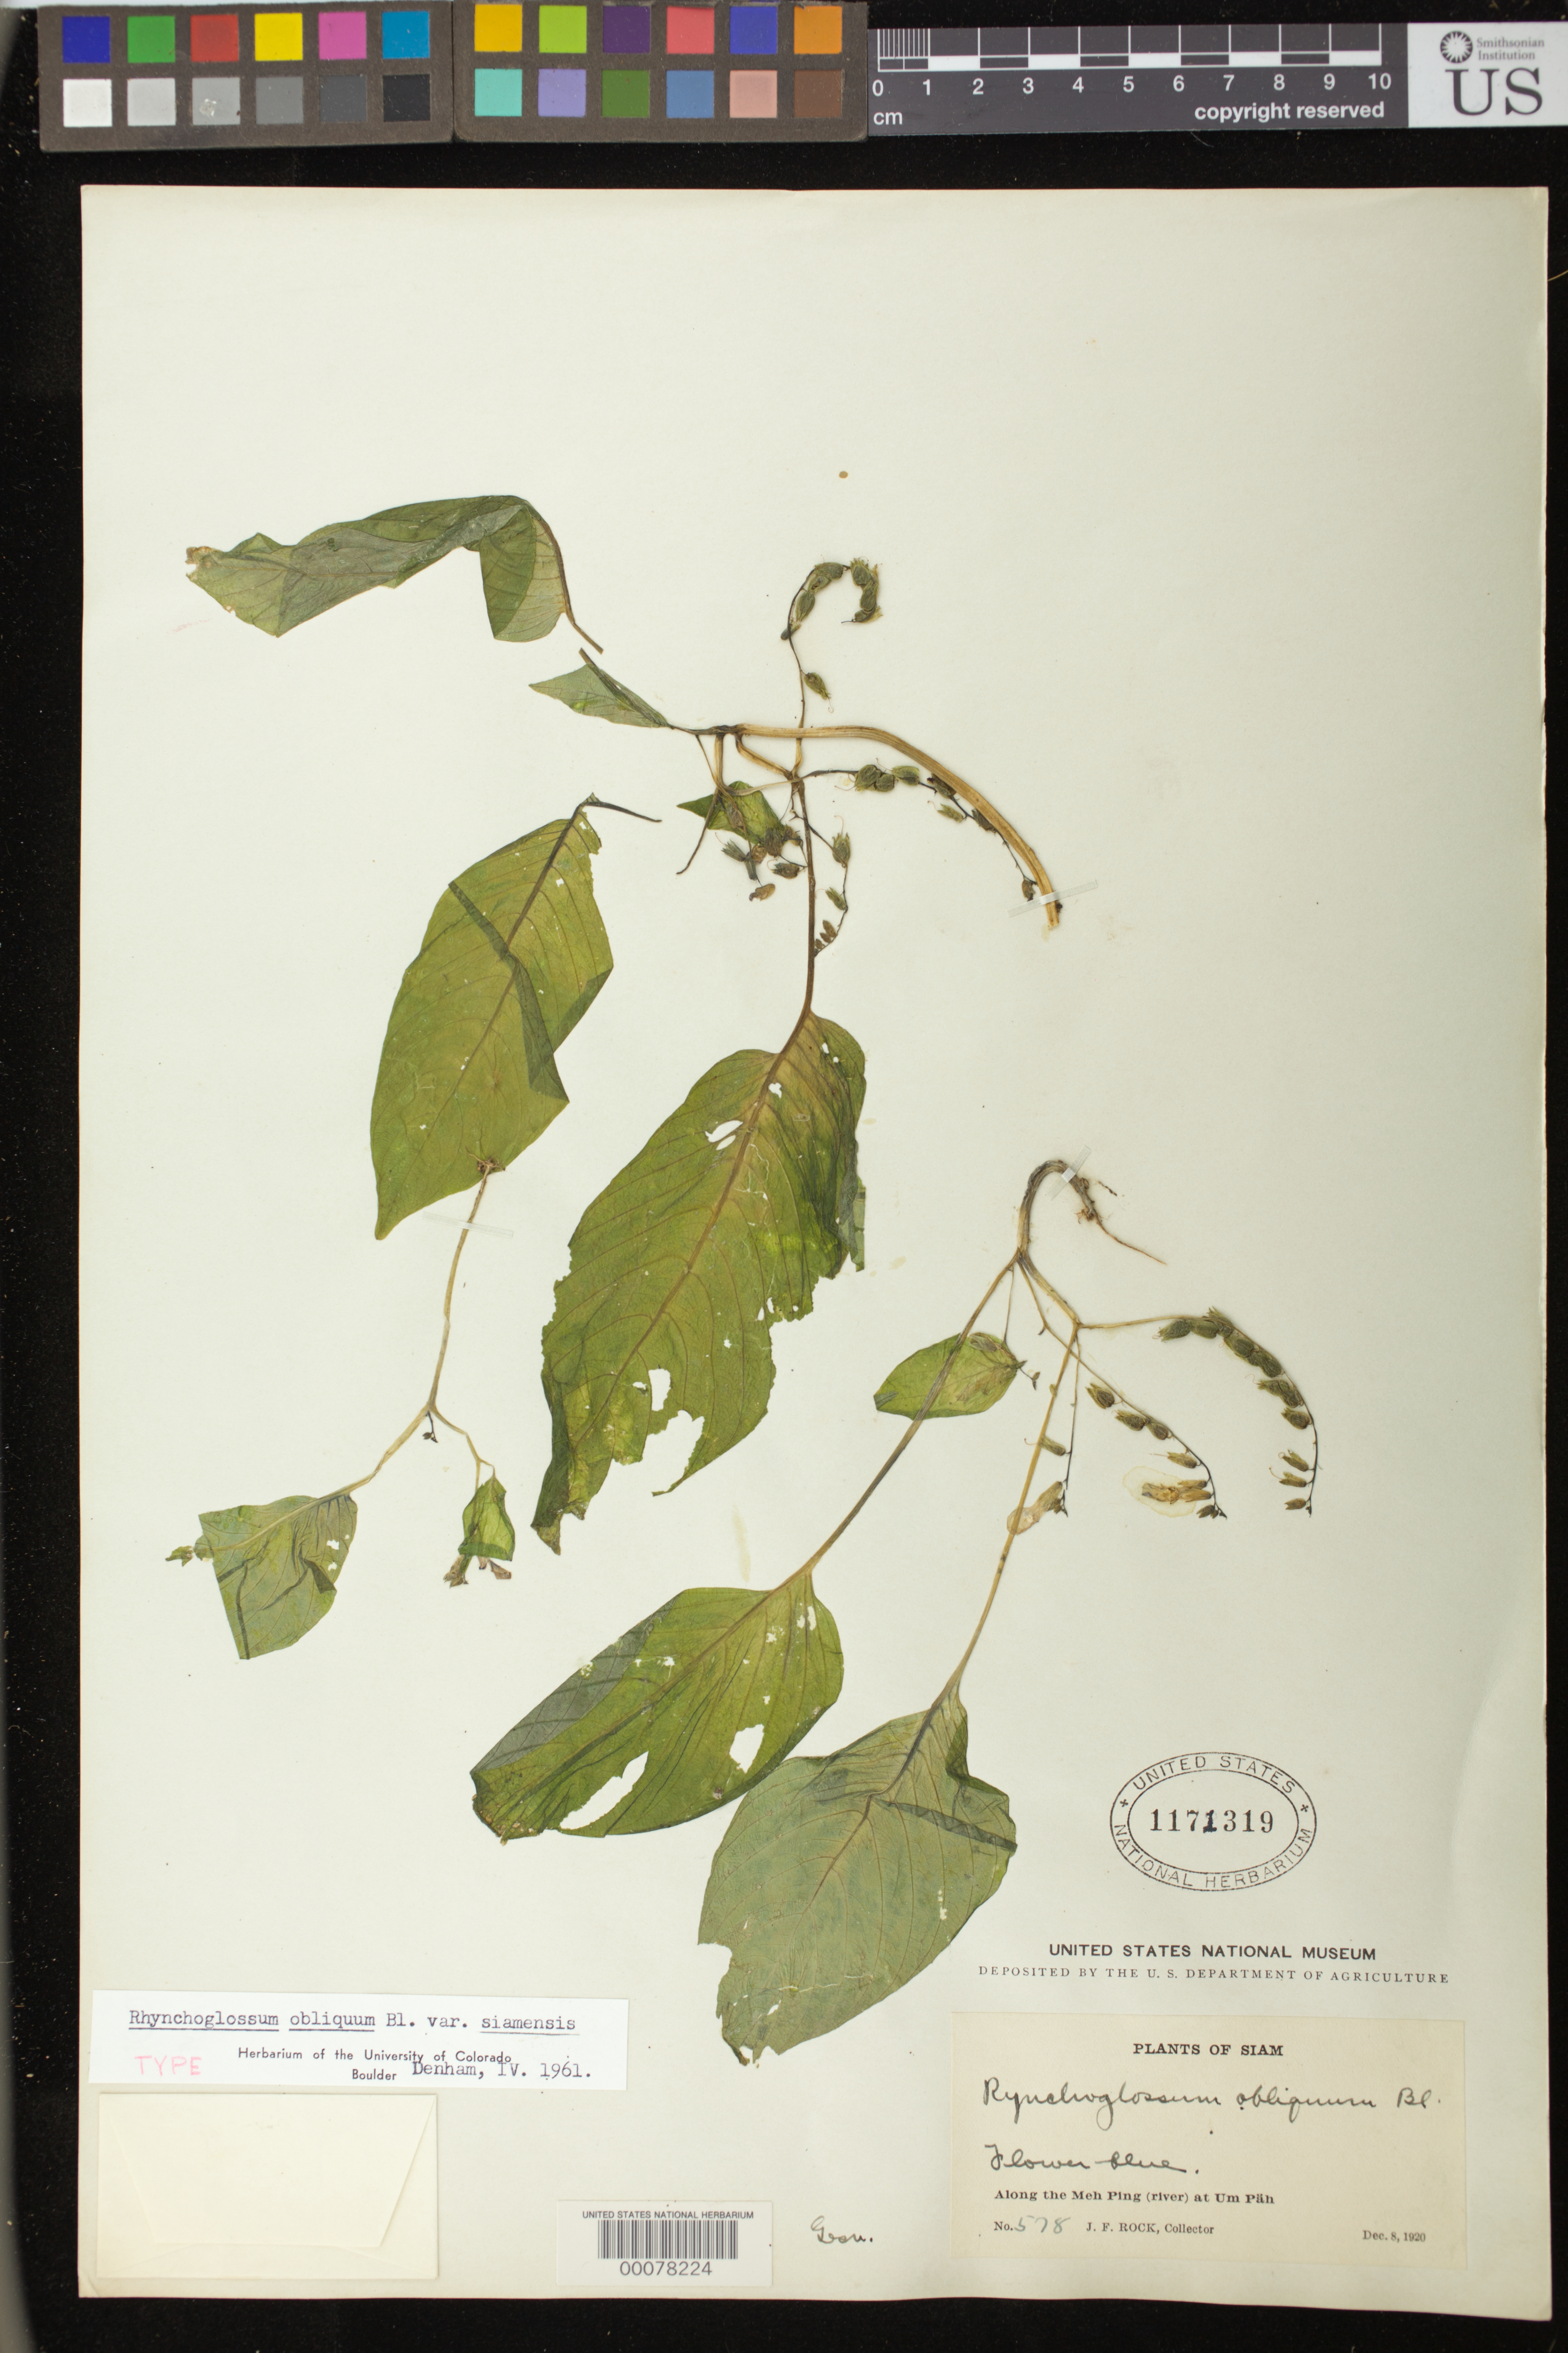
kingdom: Plantae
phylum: Tracheophyta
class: Magnoliopsida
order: Lamiales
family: Gesneriaceae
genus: Rhynchoglossum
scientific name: Rhynchoglossum obliquum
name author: Blume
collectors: J. F. Rock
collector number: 578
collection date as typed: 08 Dec 1920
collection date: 1920-12-08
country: Thailand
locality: Along the meh ping(river) at um pah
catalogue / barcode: US 1171319